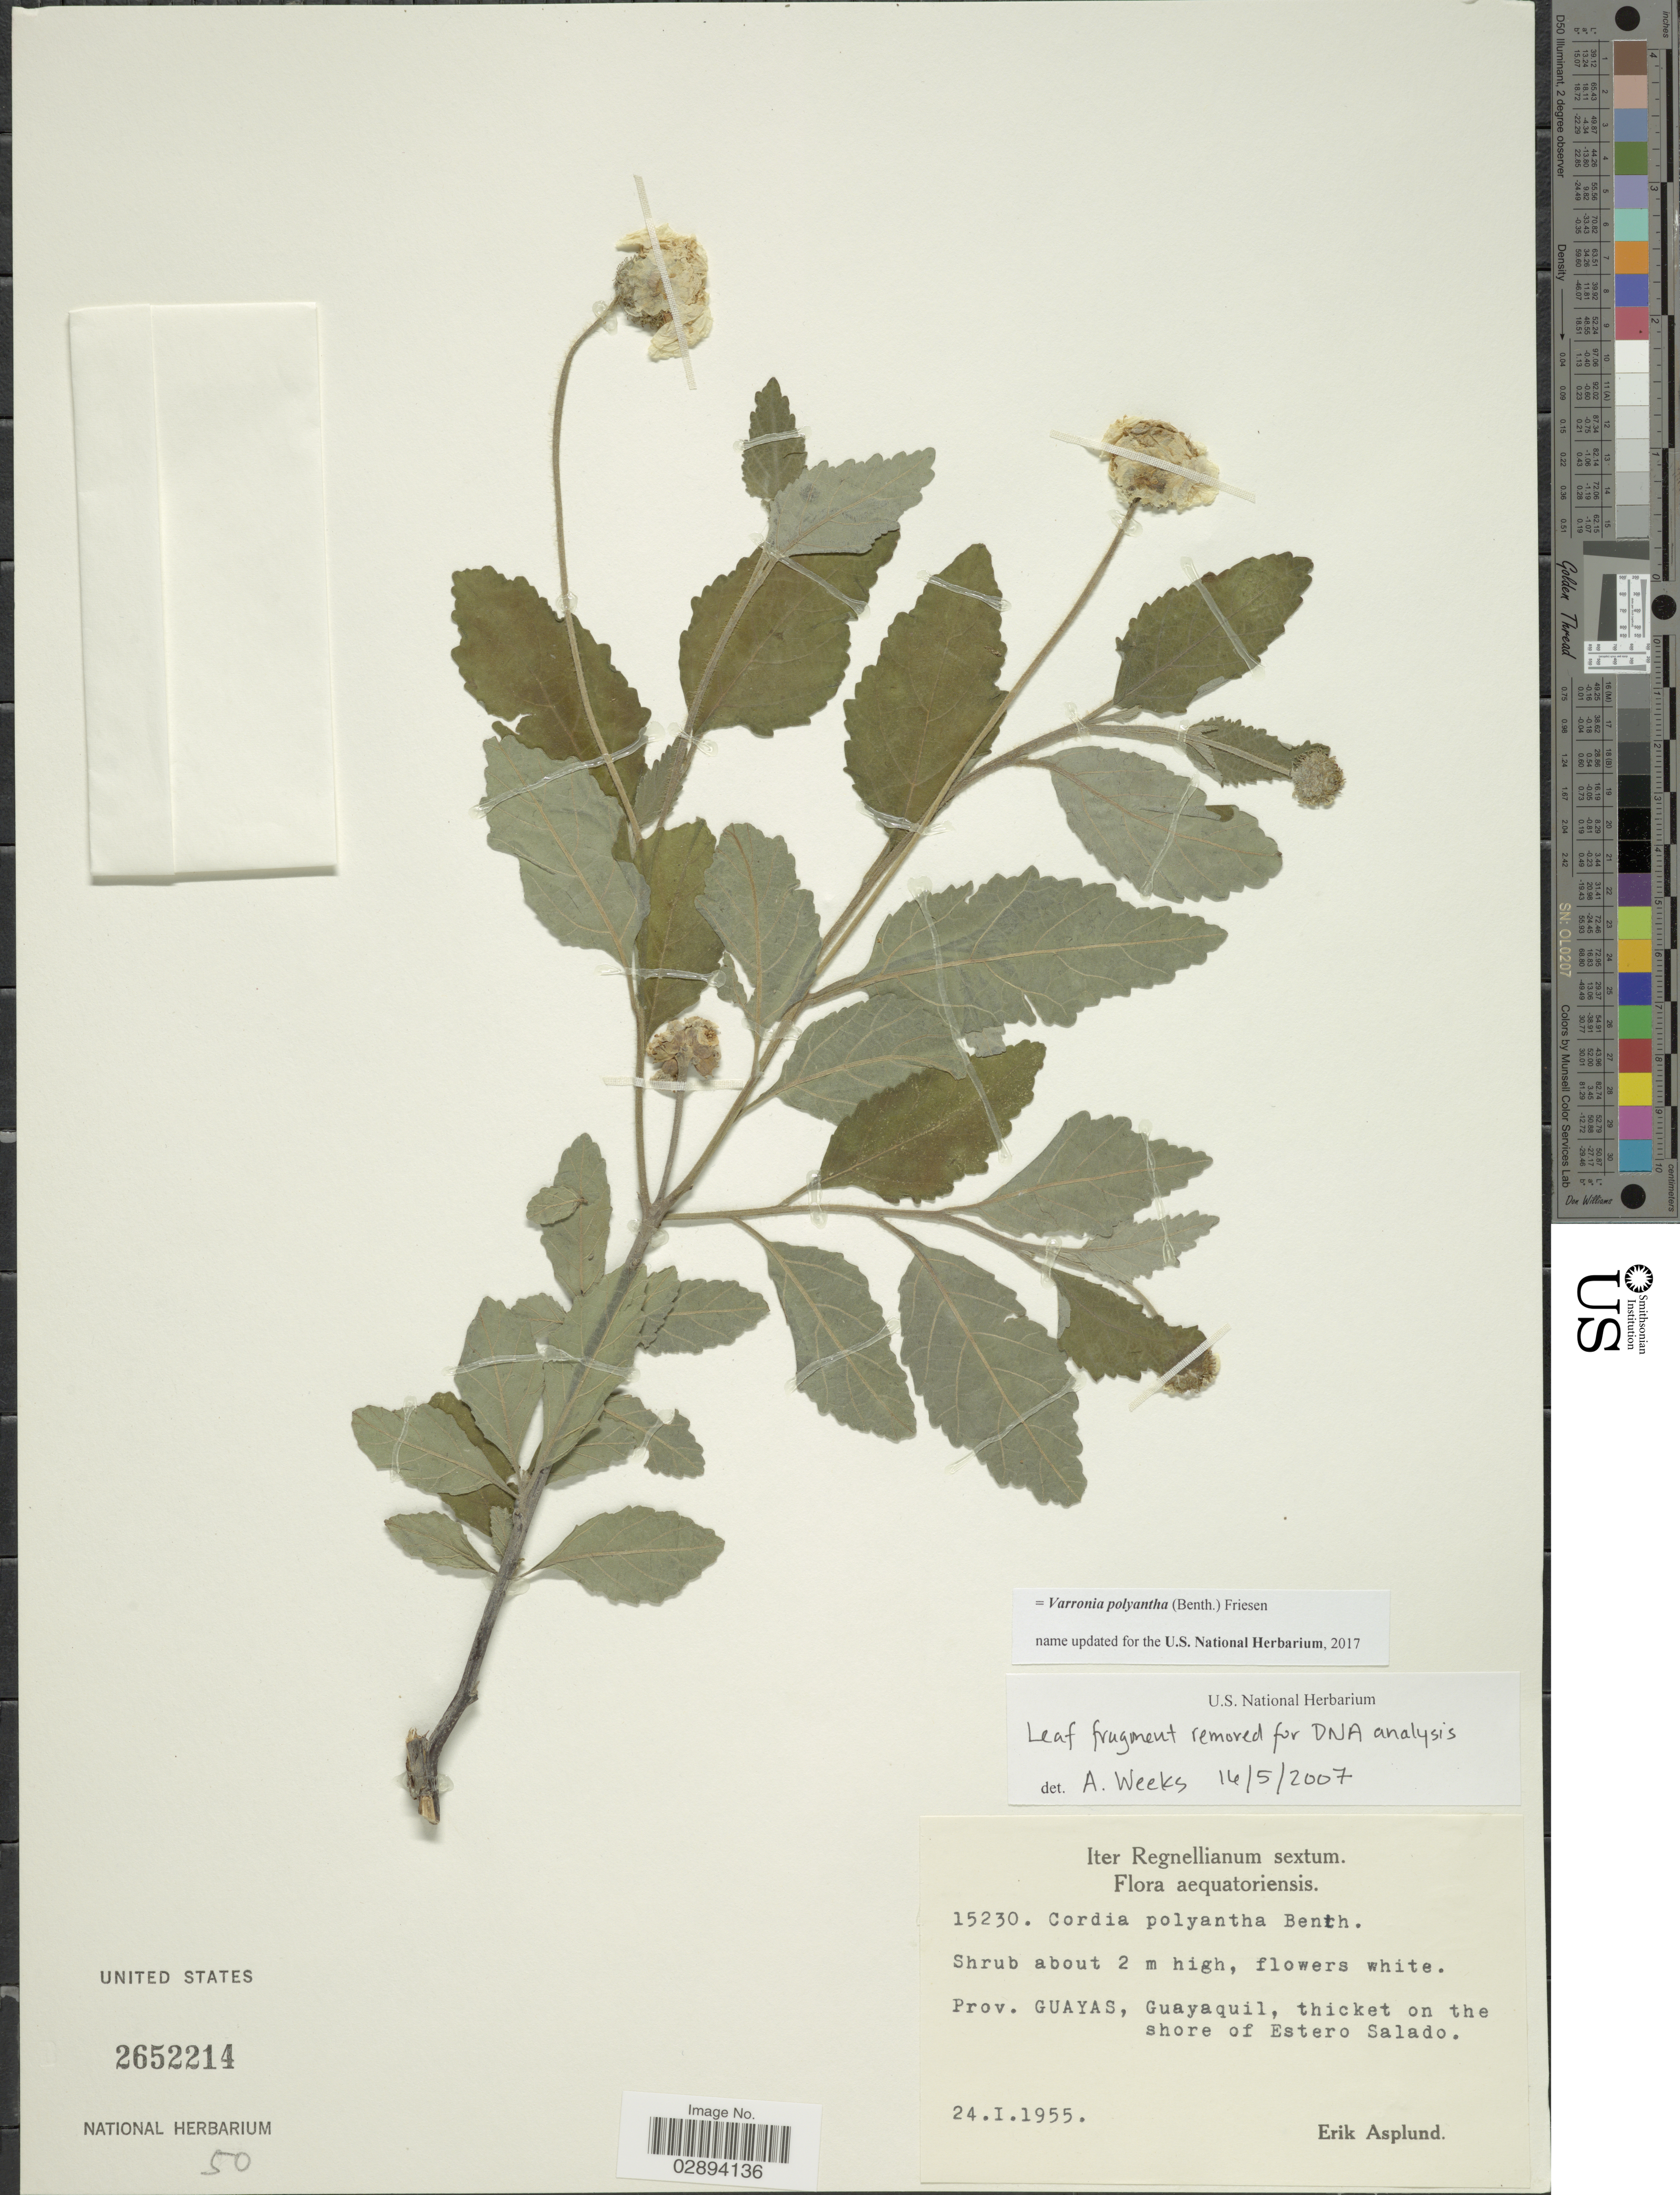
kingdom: Plantae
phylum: Tracheophyta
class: Magnoliopsida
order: Boraginales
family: Cordiaceae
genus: Varronia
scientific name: Varronia polyantha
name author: (Benth.) Friesen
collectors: E. Asplund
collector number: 15230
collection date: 1955-01-24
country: Ecuador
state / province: Guayas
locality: Guayaquil, thicket on the shore of Estero Salado.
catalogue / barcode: US 2652214